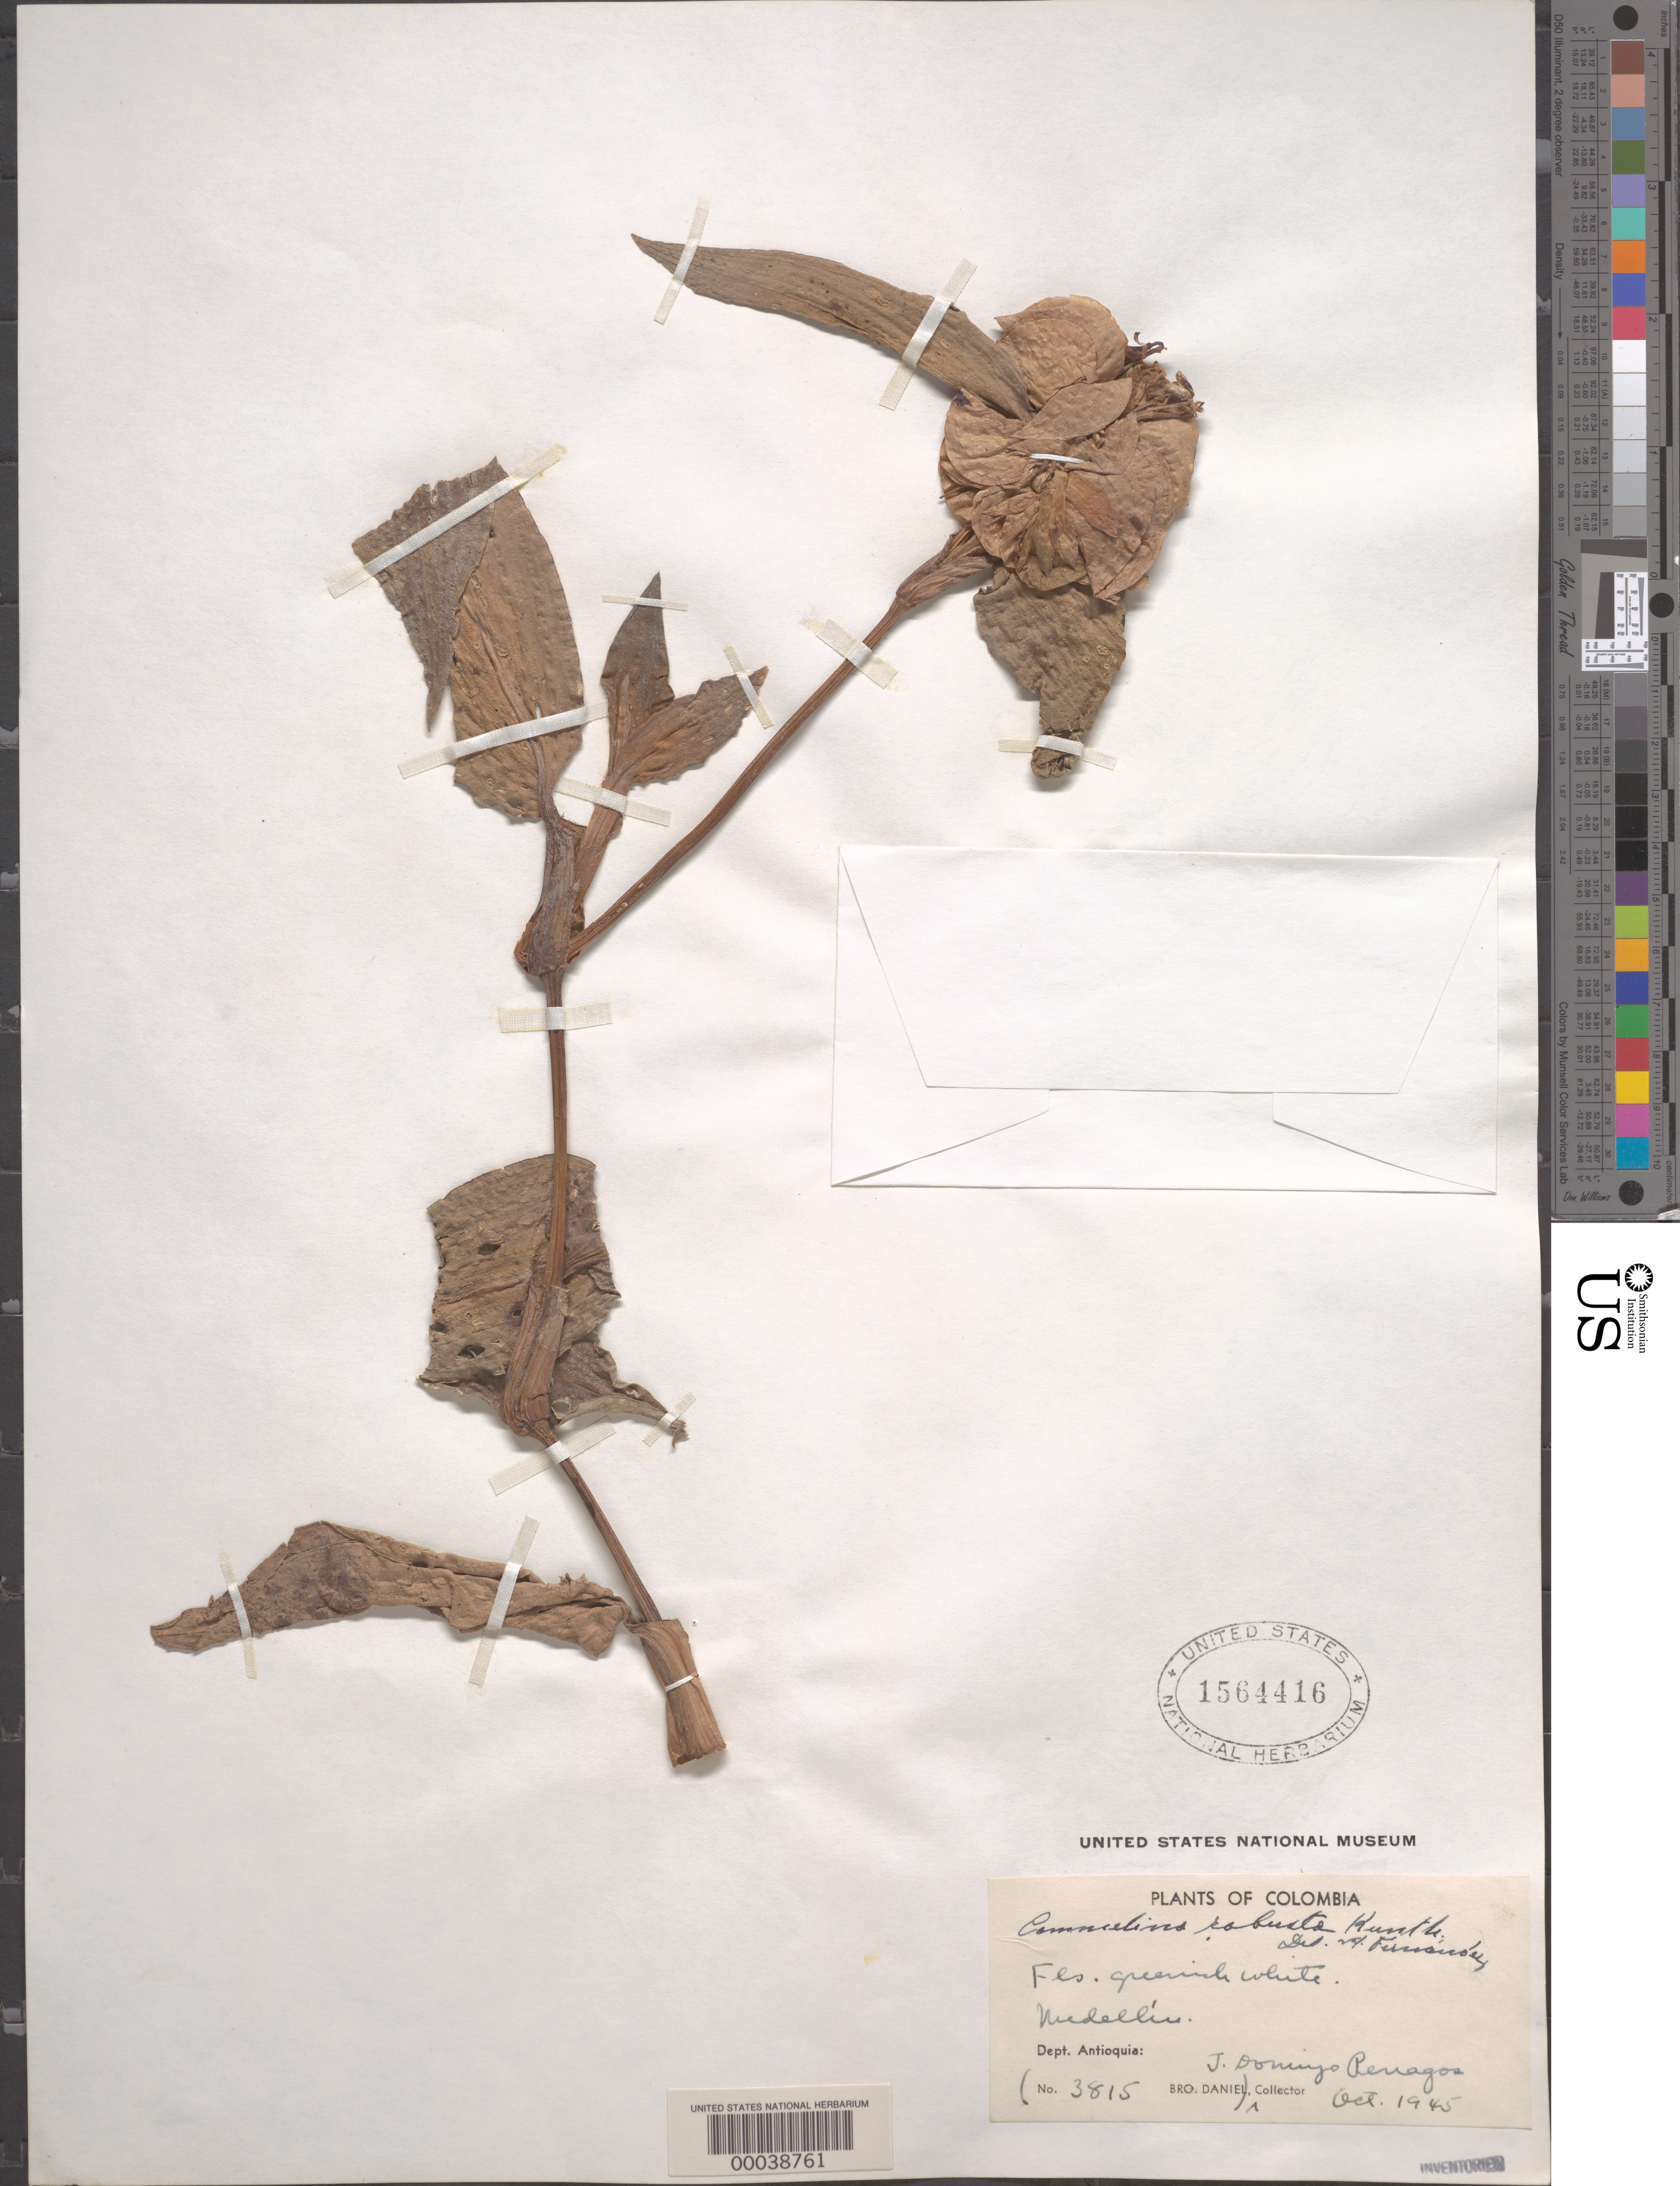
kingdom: Plantae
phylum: Tracheophyta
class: Liliopsida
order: Commelinales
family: Commelinaceae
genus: Commelina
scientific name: Commelina obliqua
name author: Vahl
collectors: Bro. Daniel & J. Penagos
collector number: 3815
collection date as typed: Oct 1945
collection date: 1945-10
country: Colombia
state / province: Antioquia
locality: Medellin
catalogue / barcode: US 1564416